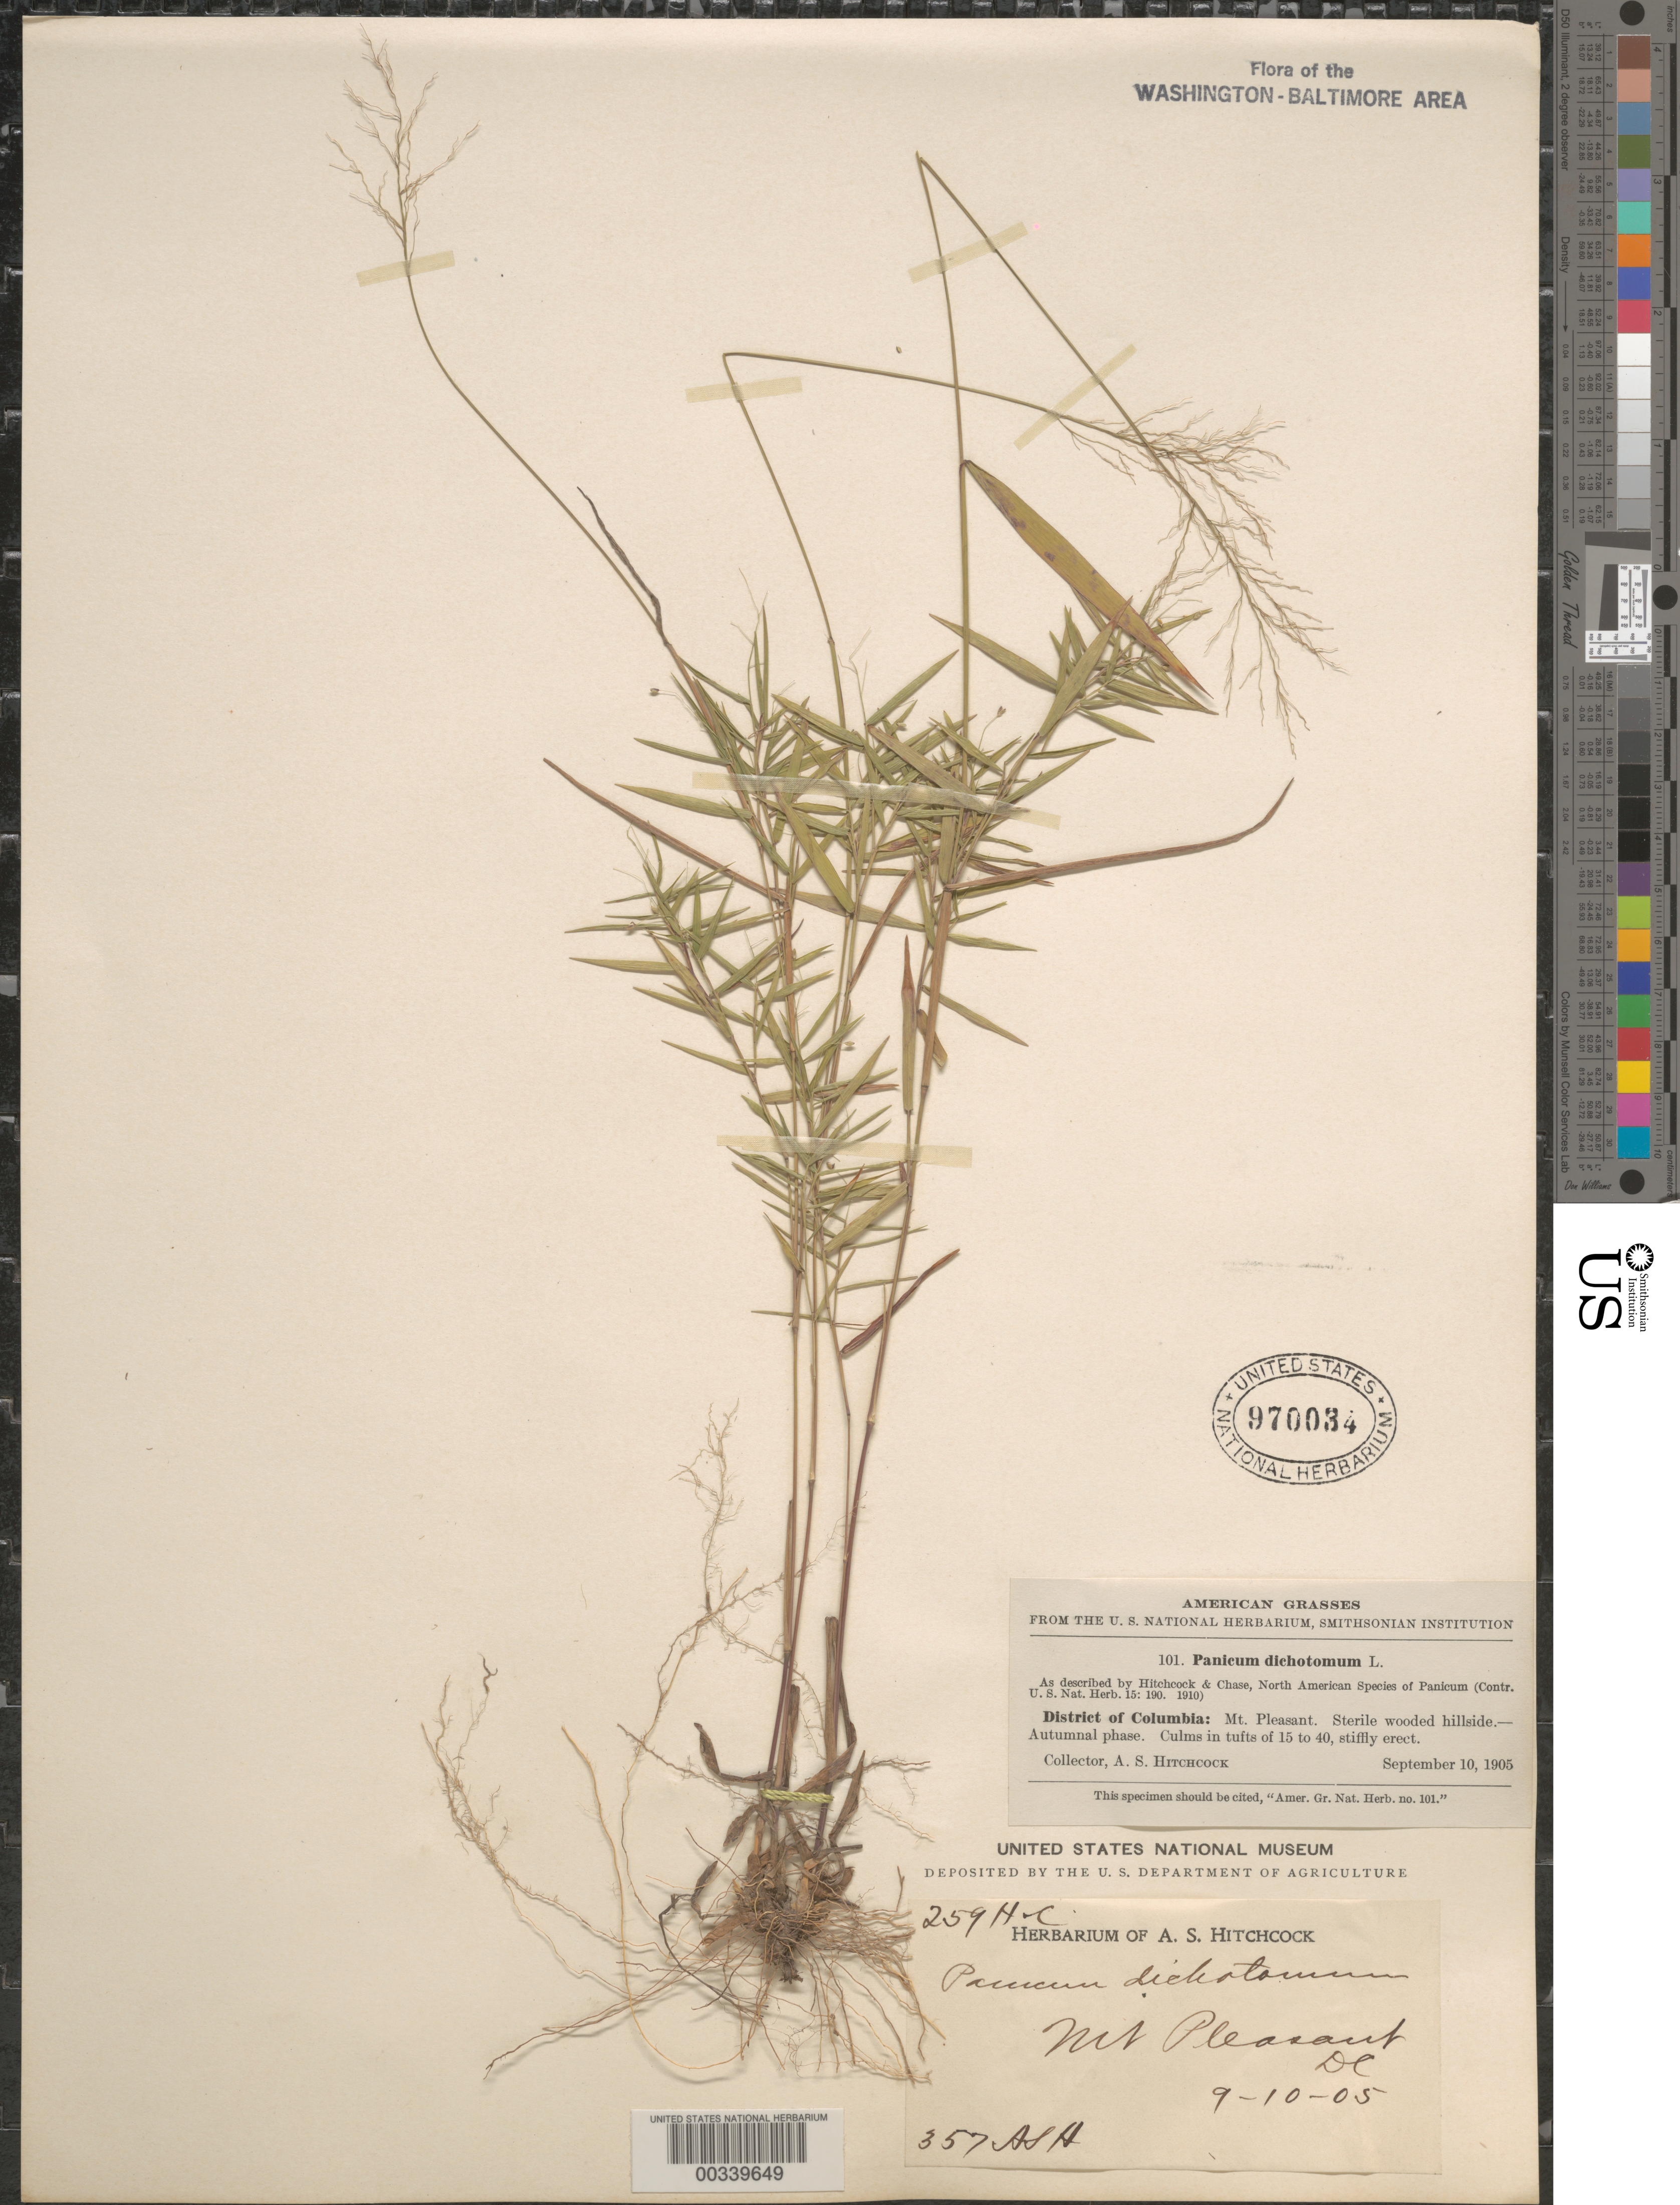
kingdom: Plantae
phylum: Tracheophyta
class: Liliopsida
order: Poales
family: Poaceae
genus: Dichanthelium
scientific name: Dichanthelium dichotomum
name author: (L.) Gould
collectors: A. S. Hitchcock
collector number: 259 / 357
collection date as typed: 10 Sep 1905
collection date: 1905-09-10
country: United States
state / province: District of Columbia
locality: Mount Pleasant Rock Creek Park and Vicinity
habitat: Sterile wooded hillside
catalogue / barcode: US 970034